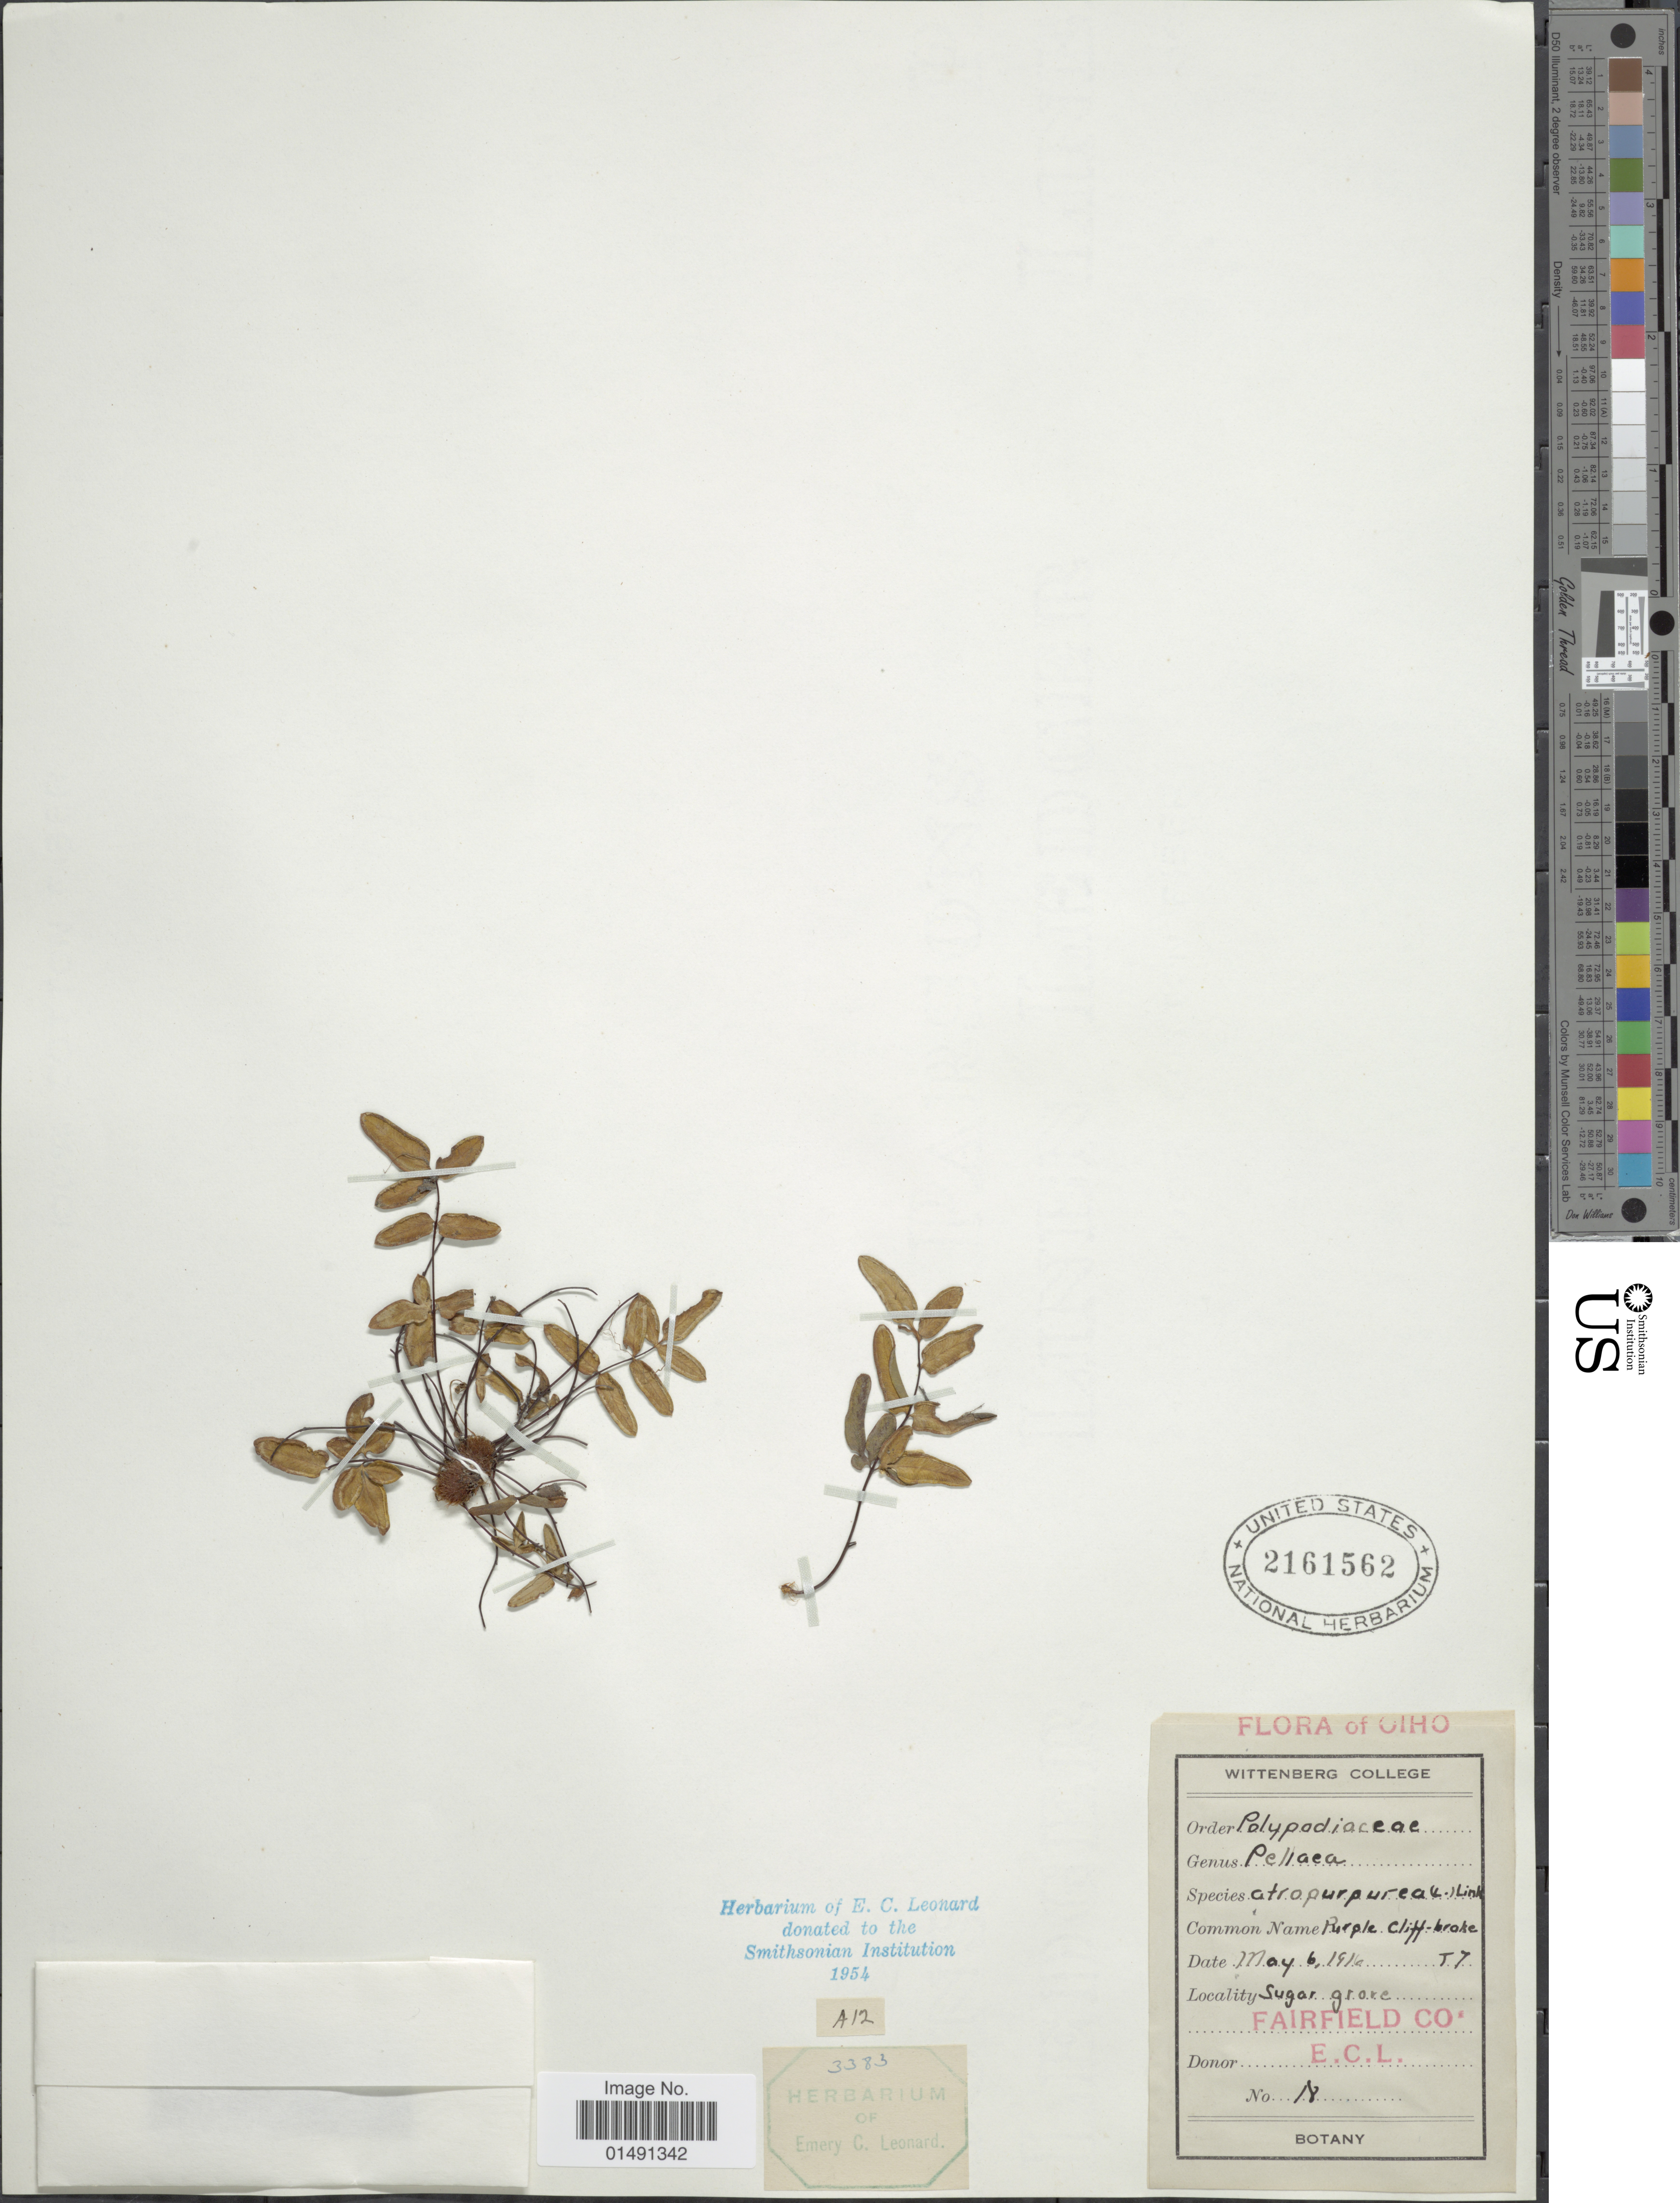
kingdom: Plantae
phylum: Tracheophyta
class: Polypodiopsida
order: Polypodiales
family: Pteridaceae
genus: Pellaea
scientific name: Pellaea glabella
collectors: E. C. Leonard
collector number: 18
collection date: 1910-05-06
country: United States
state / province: Ohio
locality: Sugar grove, Fairfield Co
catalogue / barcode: US 2161562